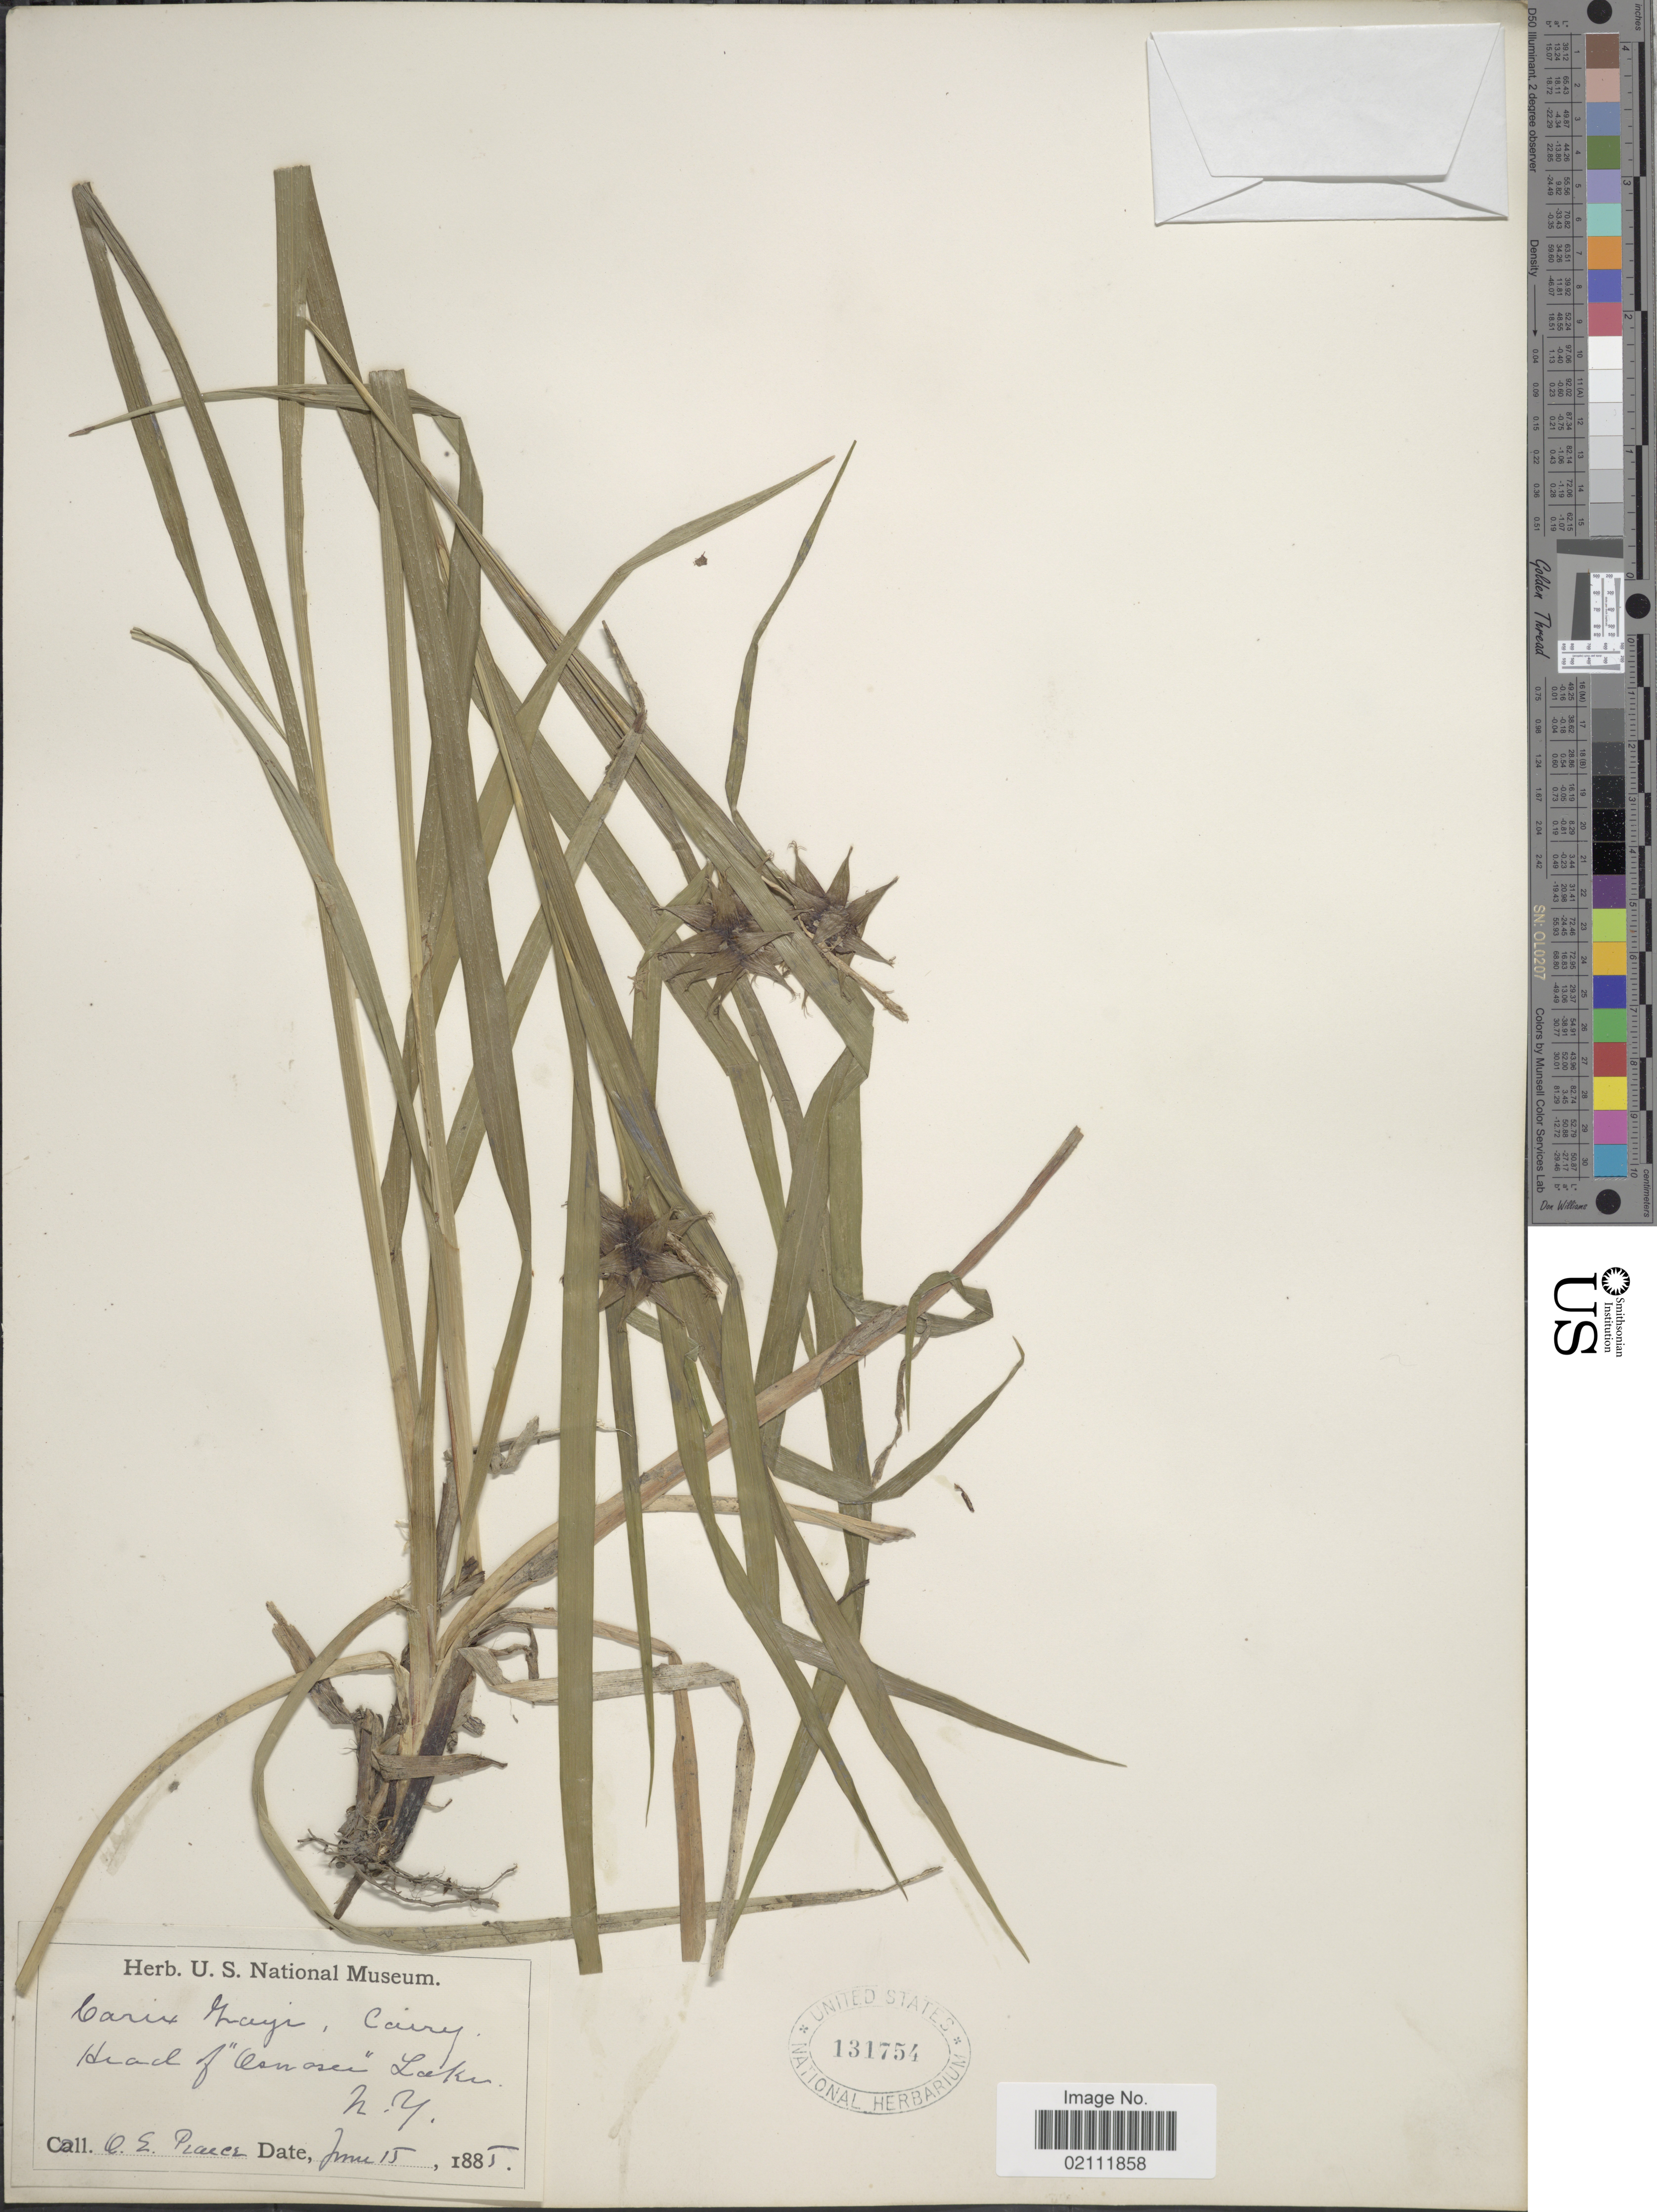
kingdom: Plantae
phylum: Tracheophyta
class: Liliopsida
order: Poales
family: Cyperaceae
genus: Carex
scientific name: Carex grayi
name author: J. Carey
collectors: O. E. Pearce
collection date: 1885-06-15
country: United States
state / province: New York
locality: Head of Oswasco Lake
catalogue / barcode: US 131754